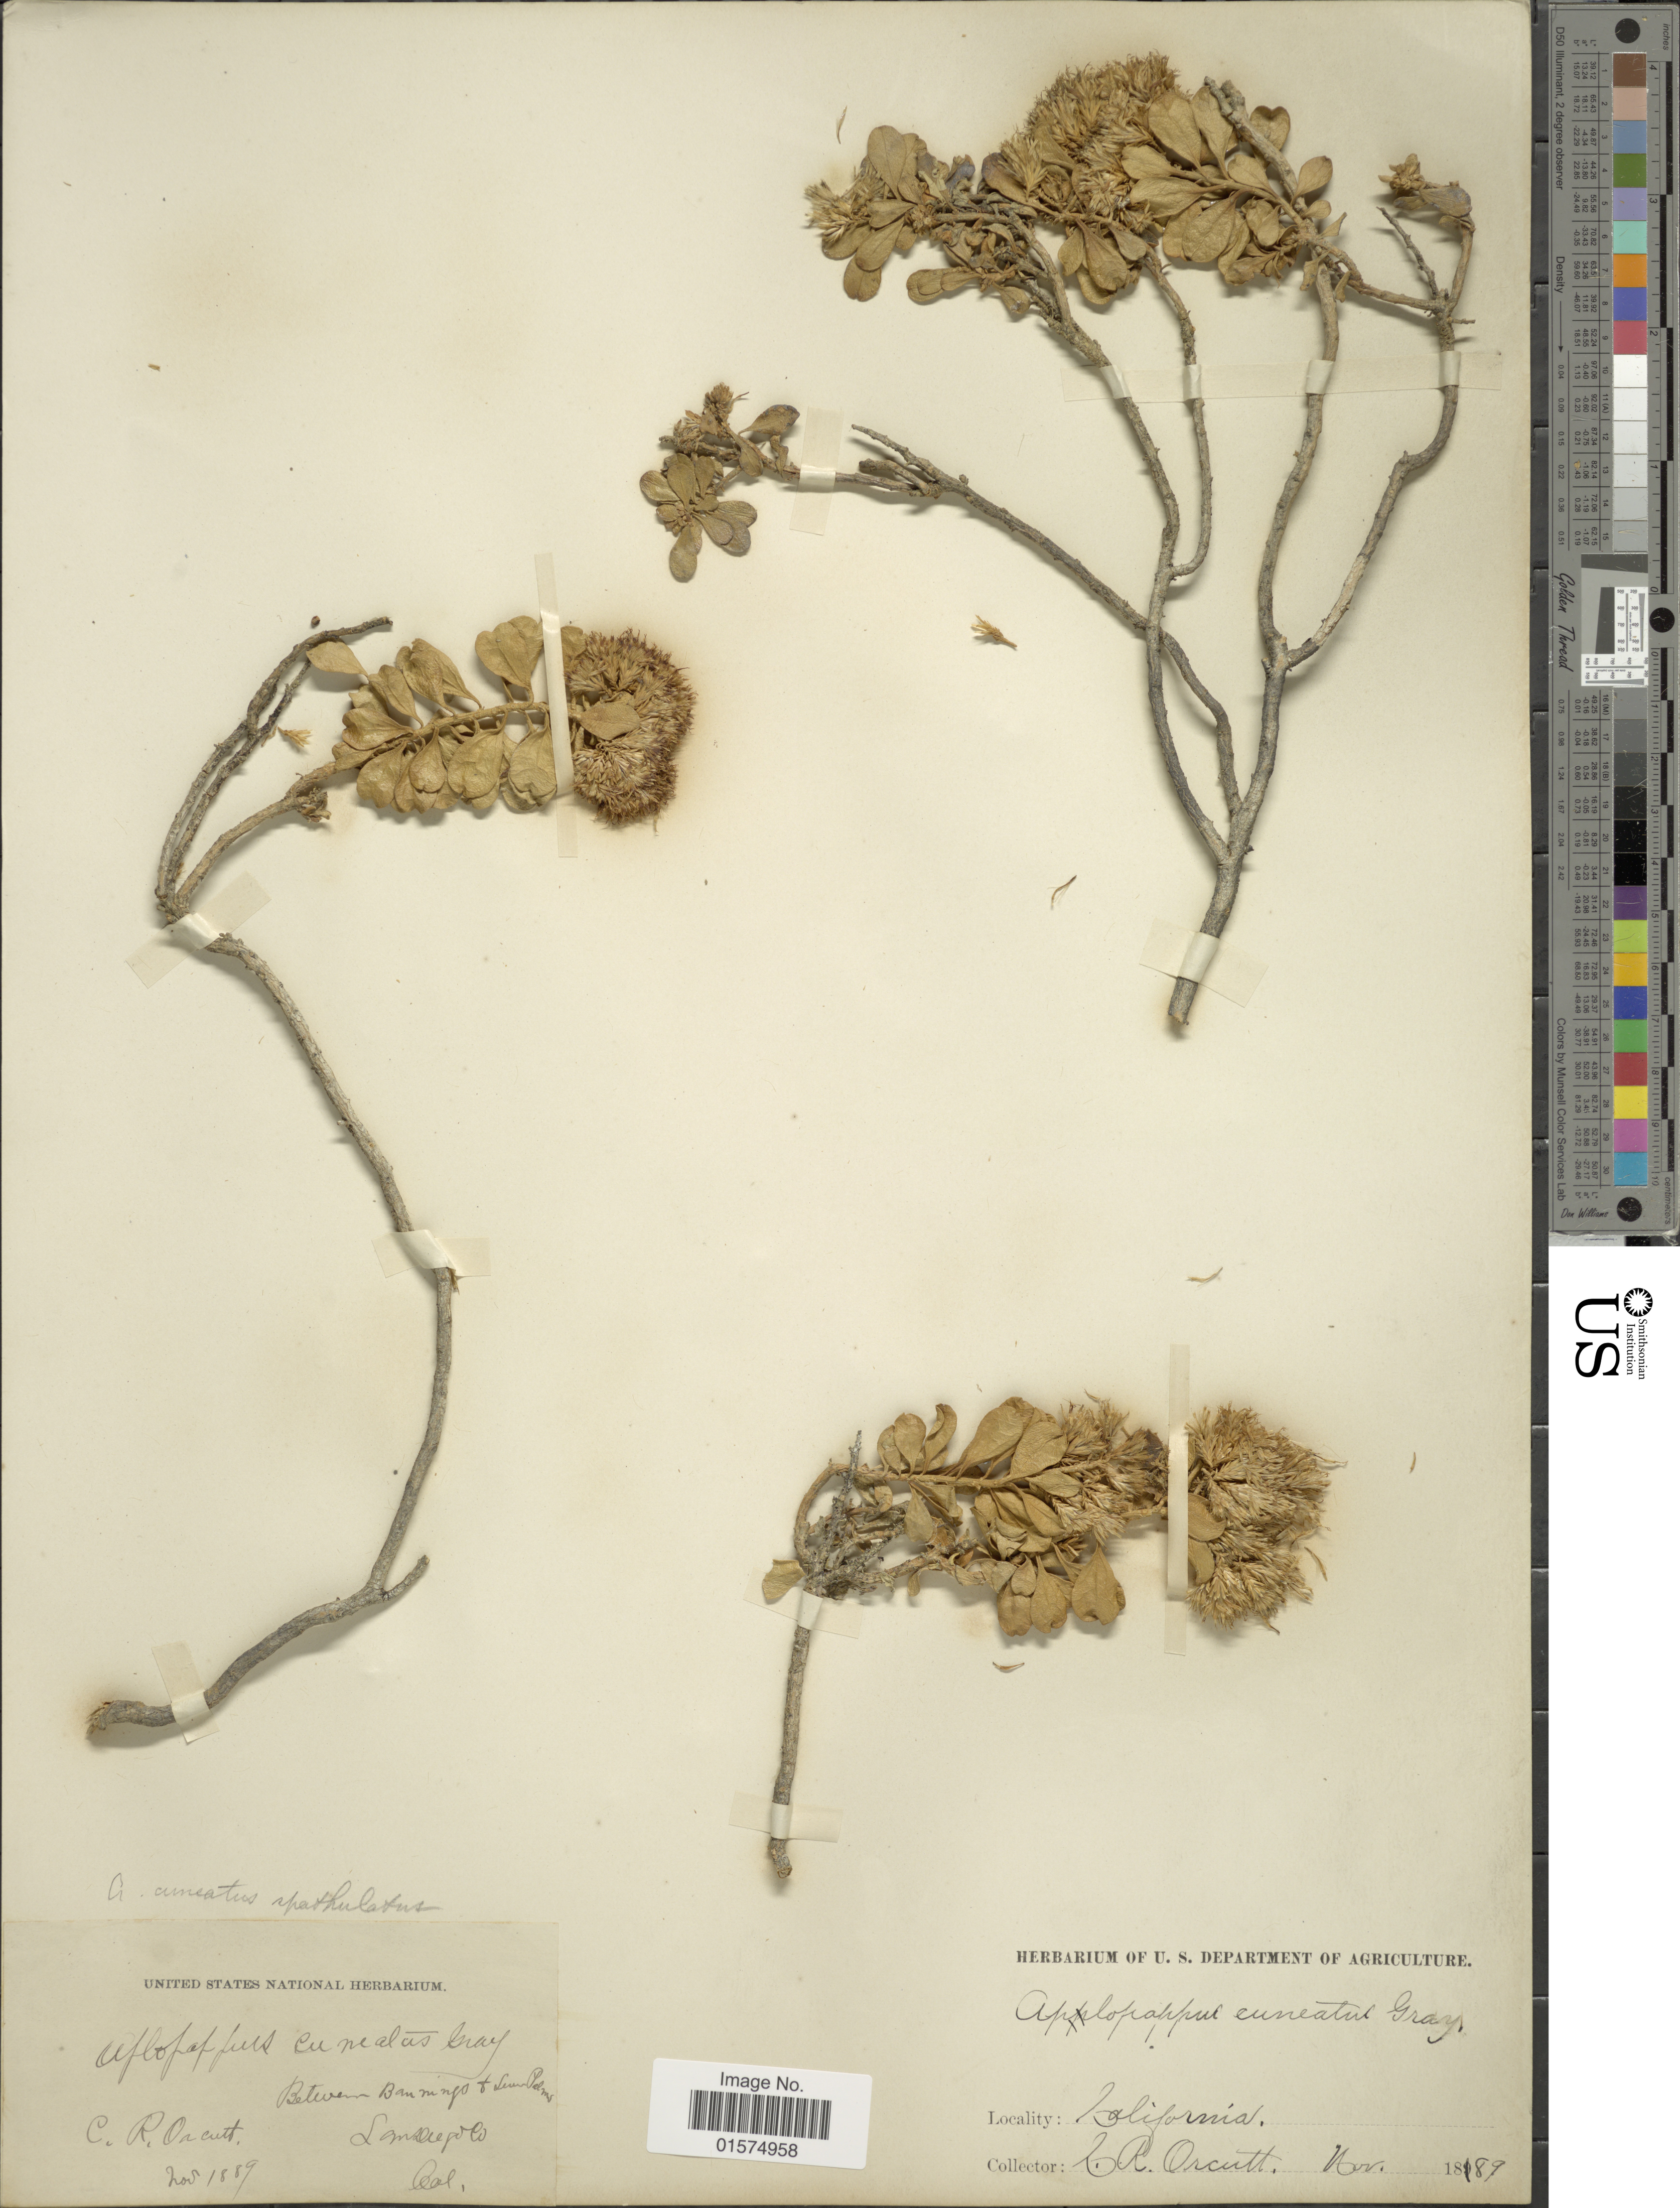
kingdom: Plantae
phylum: Tracheophyta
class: Magnoliopsida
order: Asterales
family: Asteraceae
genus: Ericameria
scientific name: Ericameria cuneata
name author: (A. Gray) McClatchie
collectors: C. R. Orcutt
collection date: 1889-11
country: United States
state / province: California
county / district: San Diego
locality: Between Banning & Seven Palms. San Diego Co.